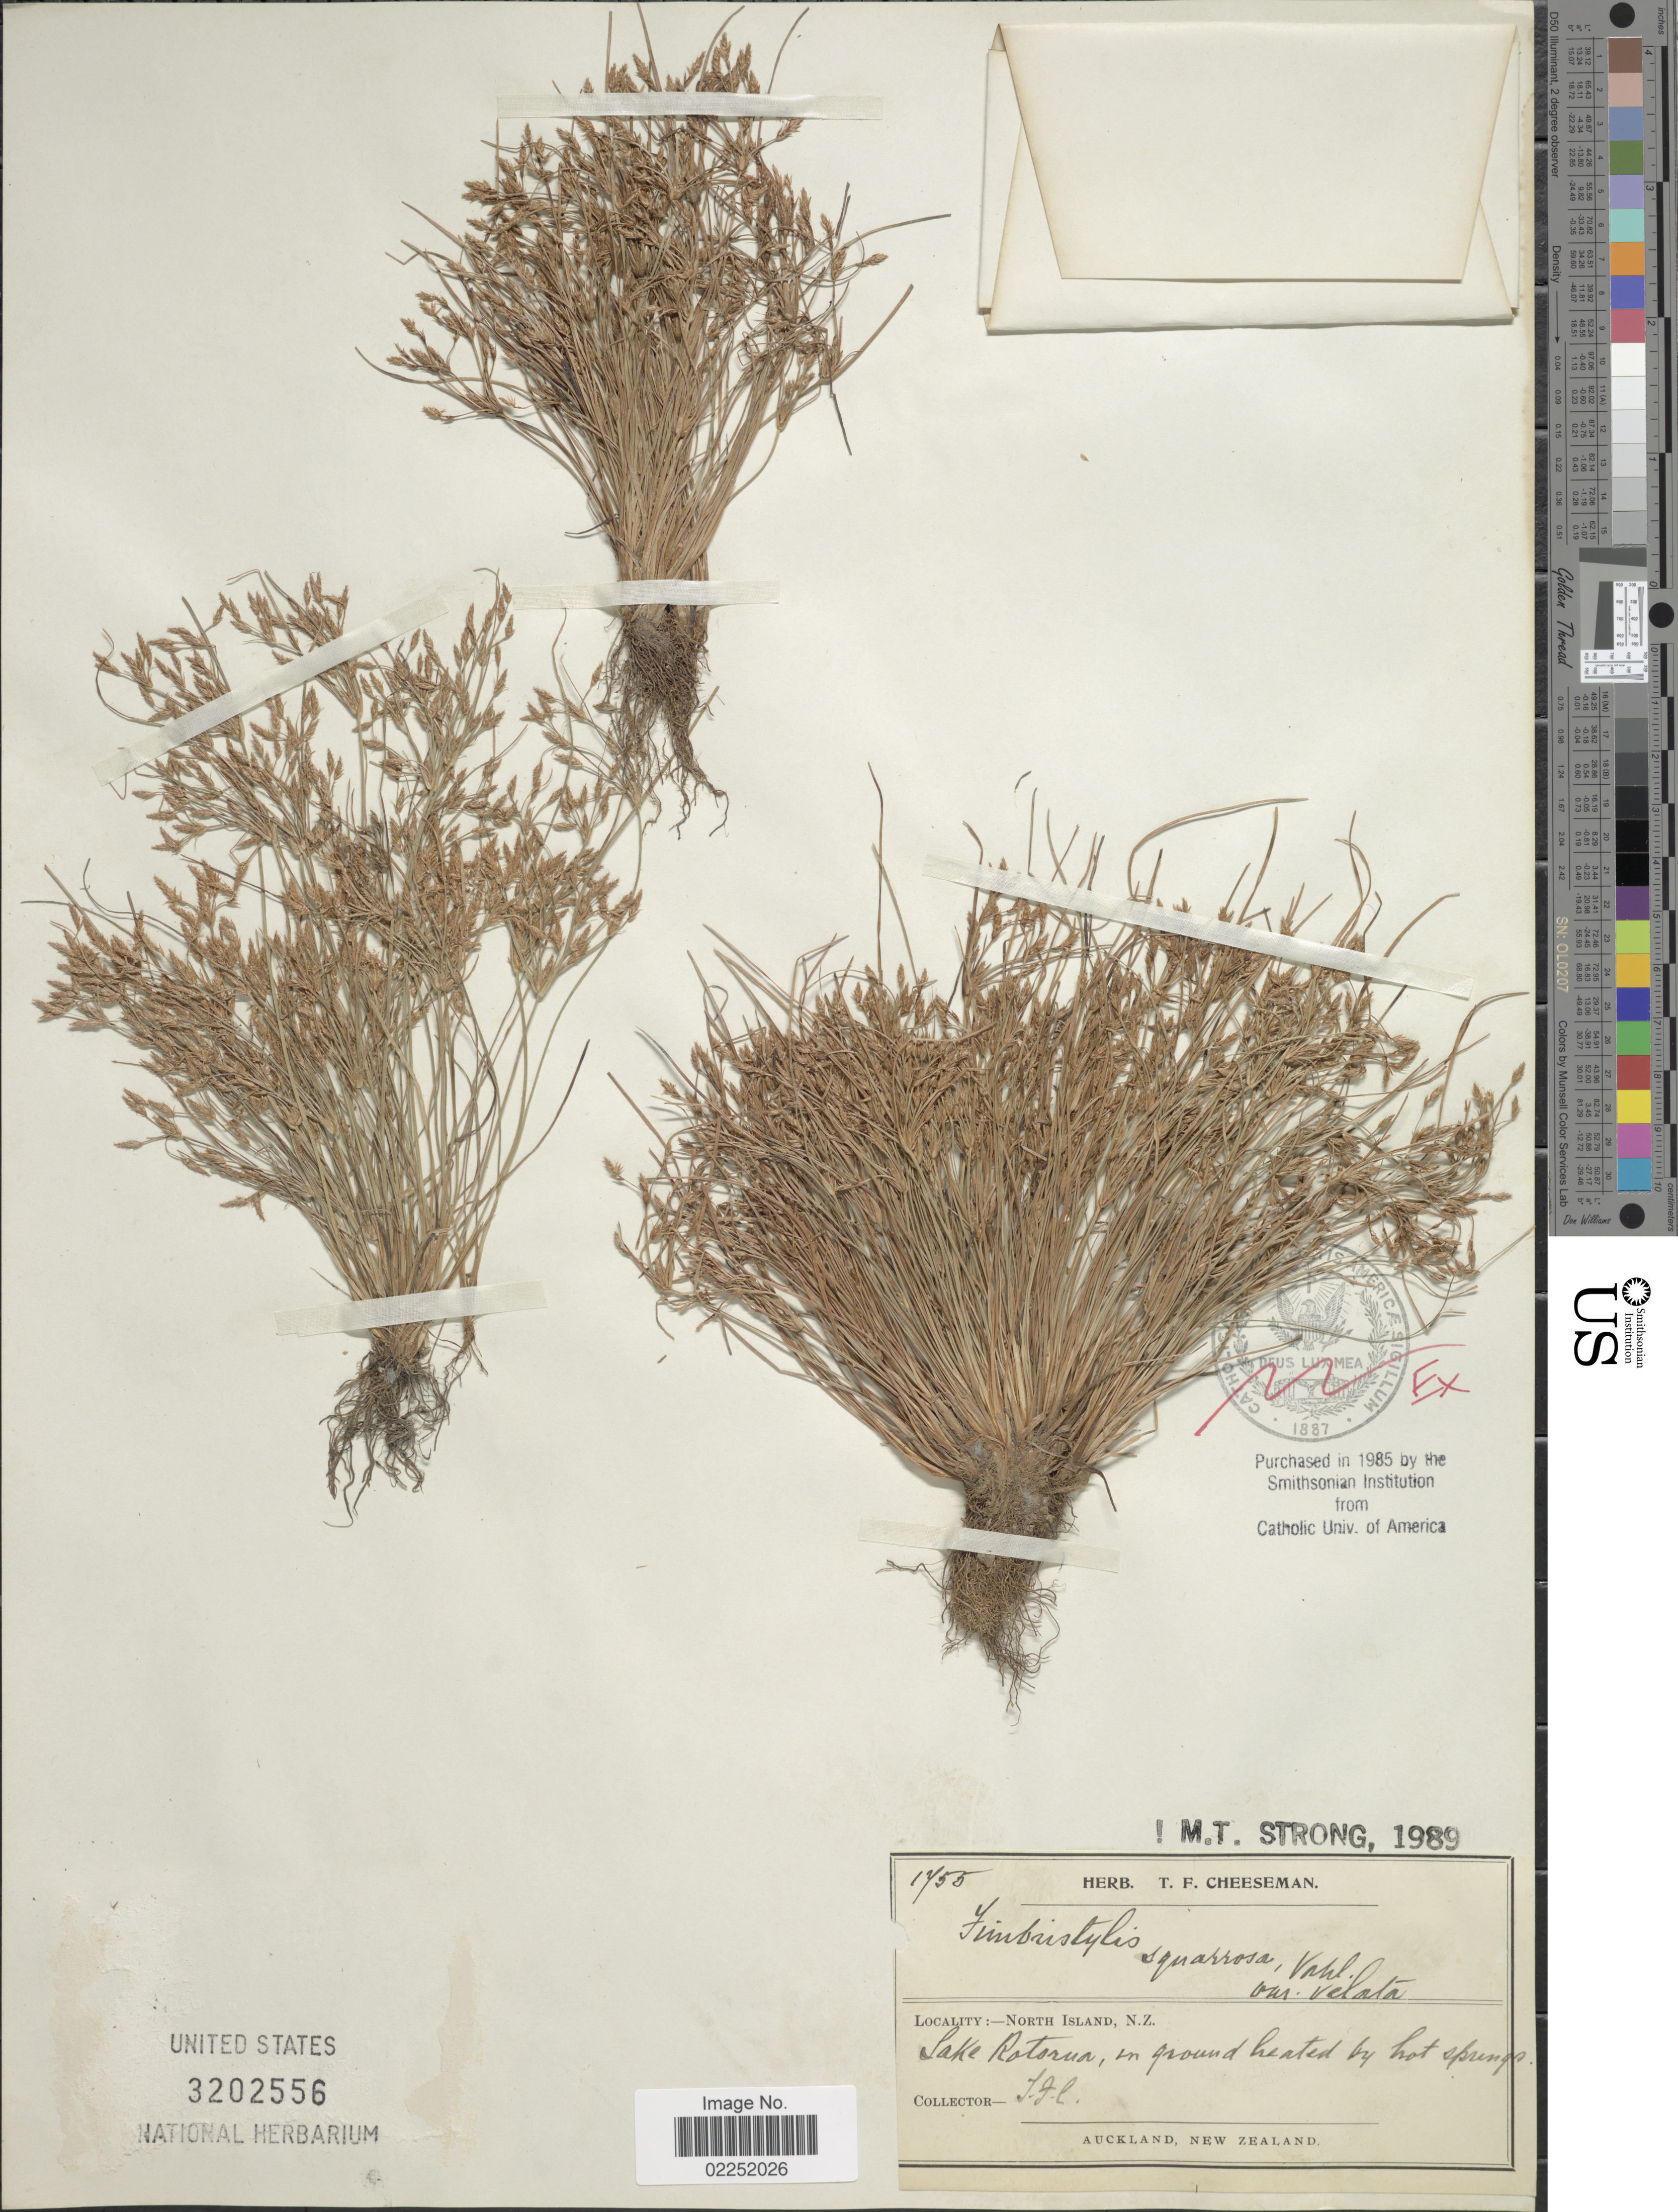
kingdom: Plantae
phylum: Tracheophyta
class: Liliopsida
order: Poales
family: Cyperaceae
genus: Fimbristylis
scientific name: Fimbristylis squarrosa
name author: Vahl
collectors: T. F. Cheeseman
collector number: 1755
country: New Zealand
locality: North Island, Lake Rotorua, in ground heated by hot springs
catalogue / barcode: US 3202556